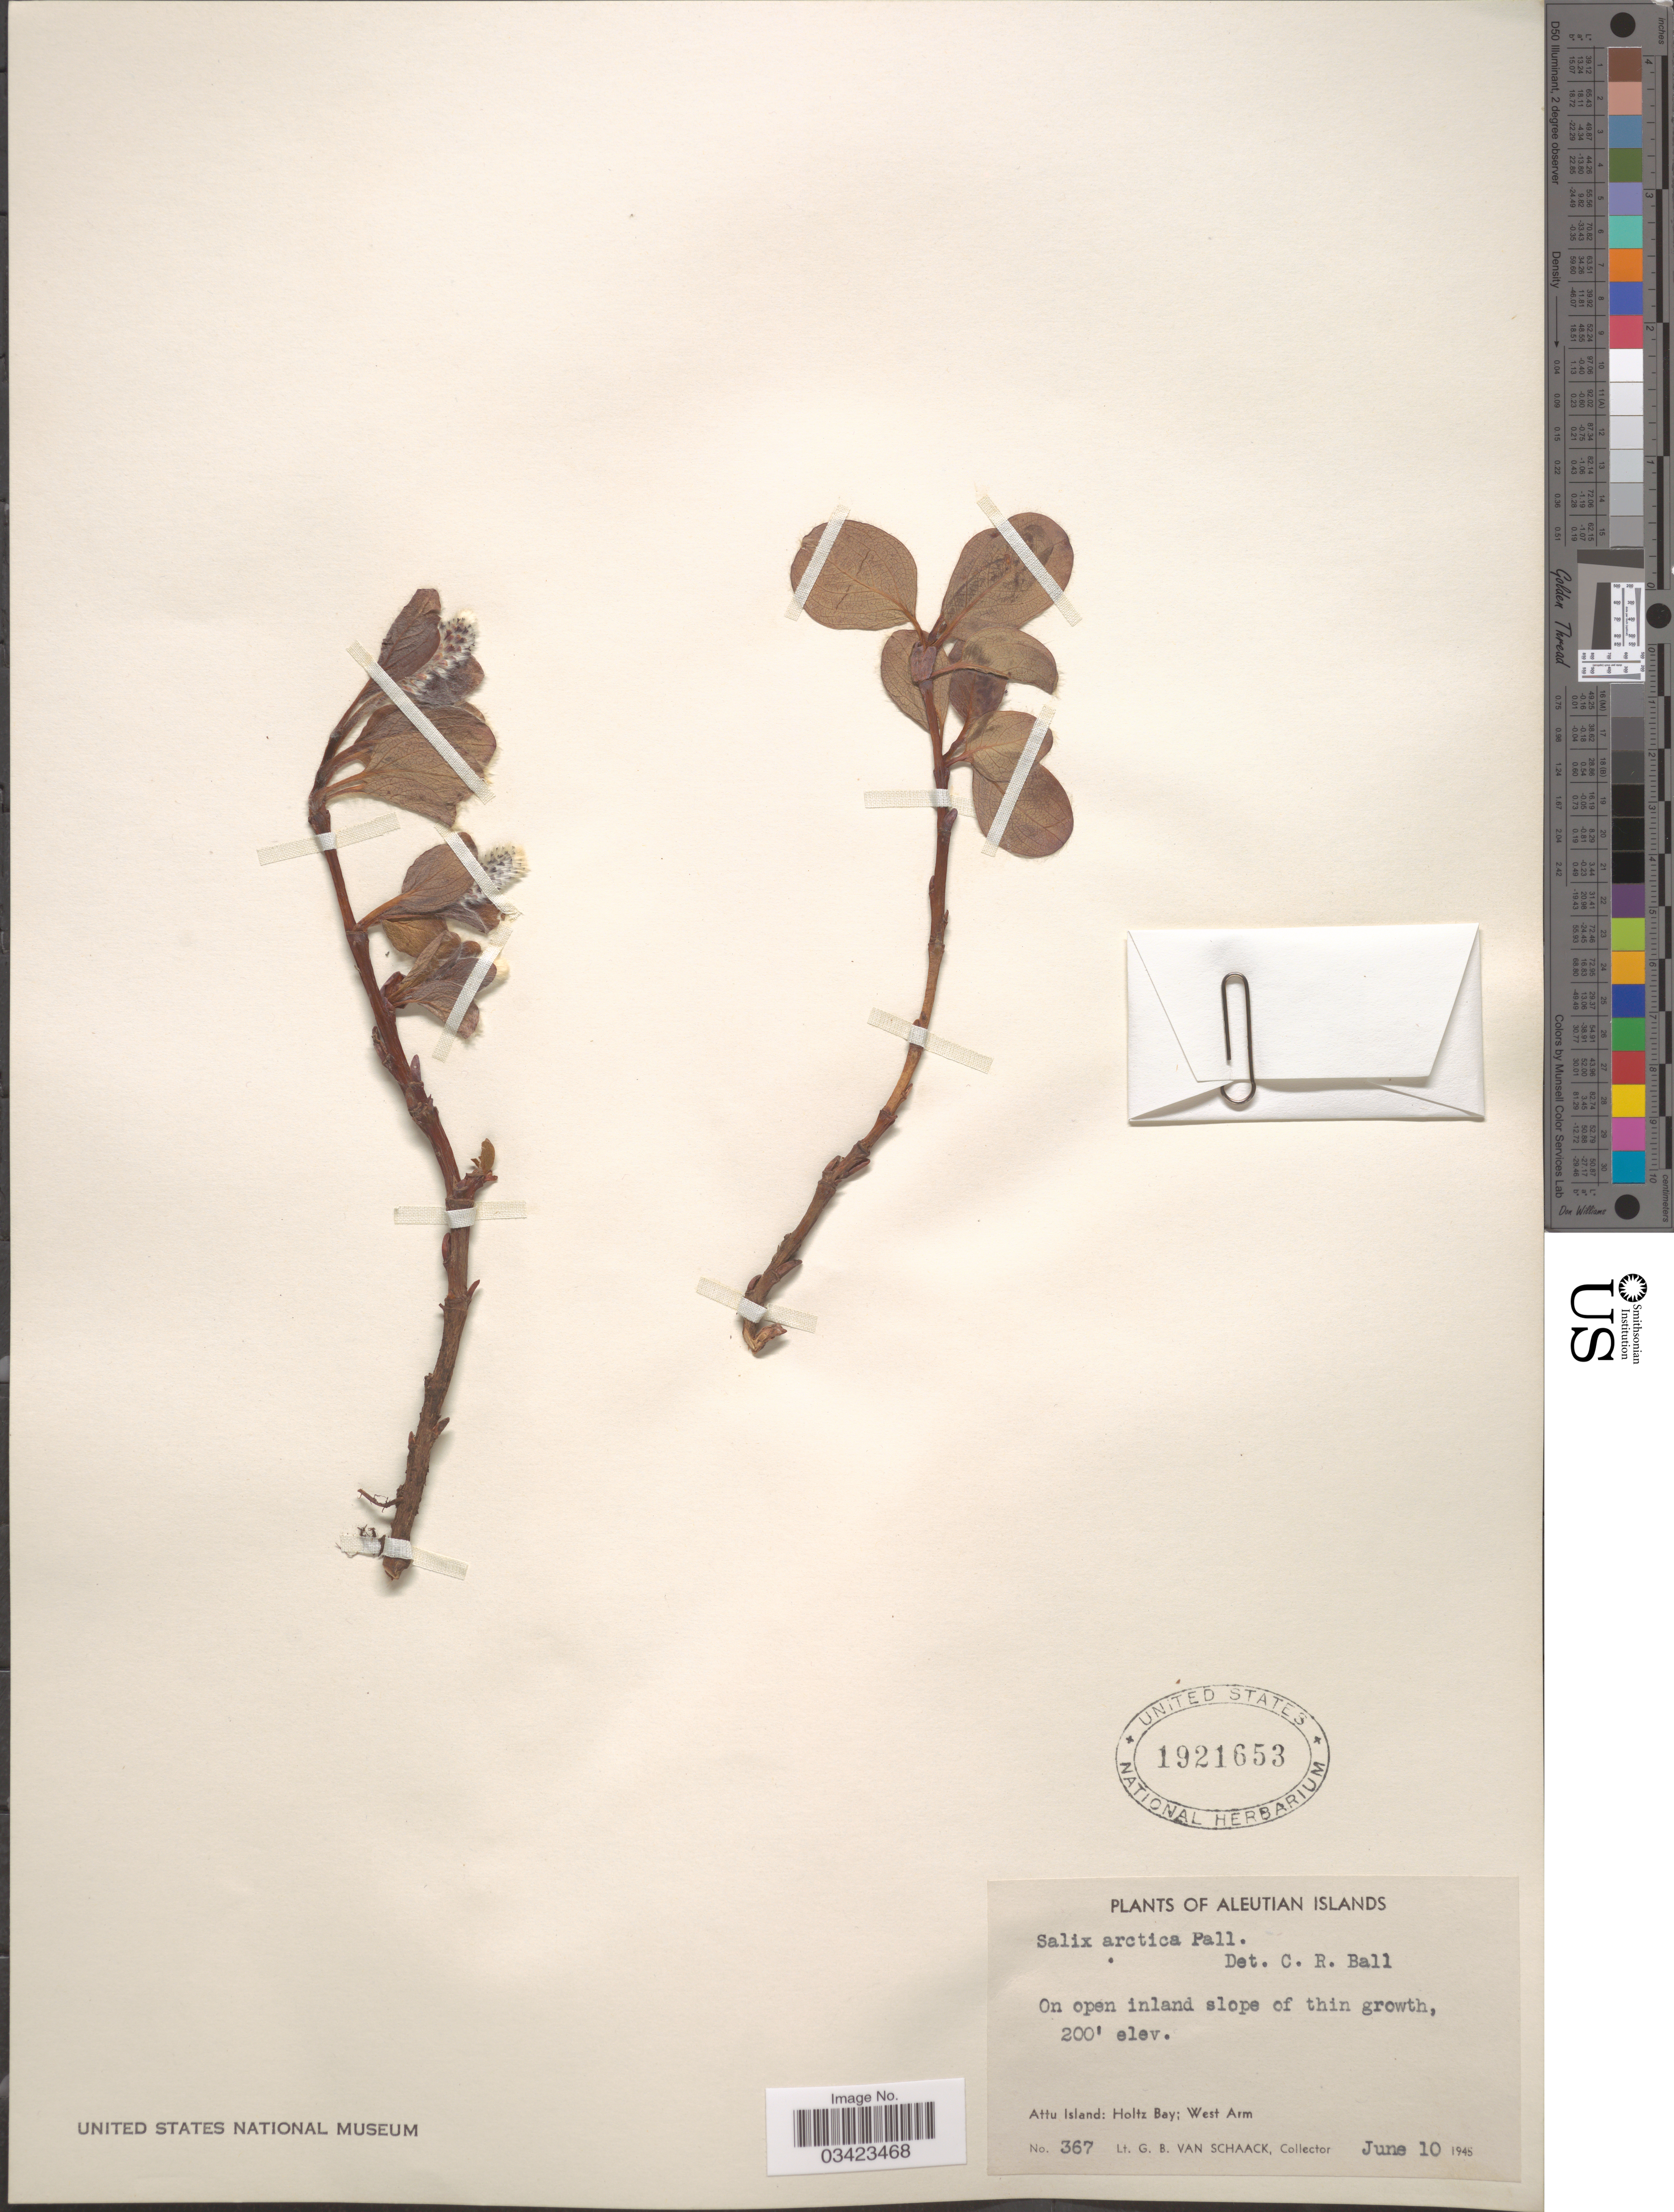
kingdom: Plantae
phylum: Tracheophyta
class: Magnoliopsida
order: Malpighiales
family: Salicaceae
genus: Salix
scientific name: Salix arctica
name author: Pall.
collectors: G. Van Schaack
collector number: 367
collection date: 1945-06-10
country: United States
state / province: Alaska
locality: Aleutian Islands. Attu Island: Holtz Bay; West Arm.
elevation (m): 61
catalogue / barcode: US 1921653